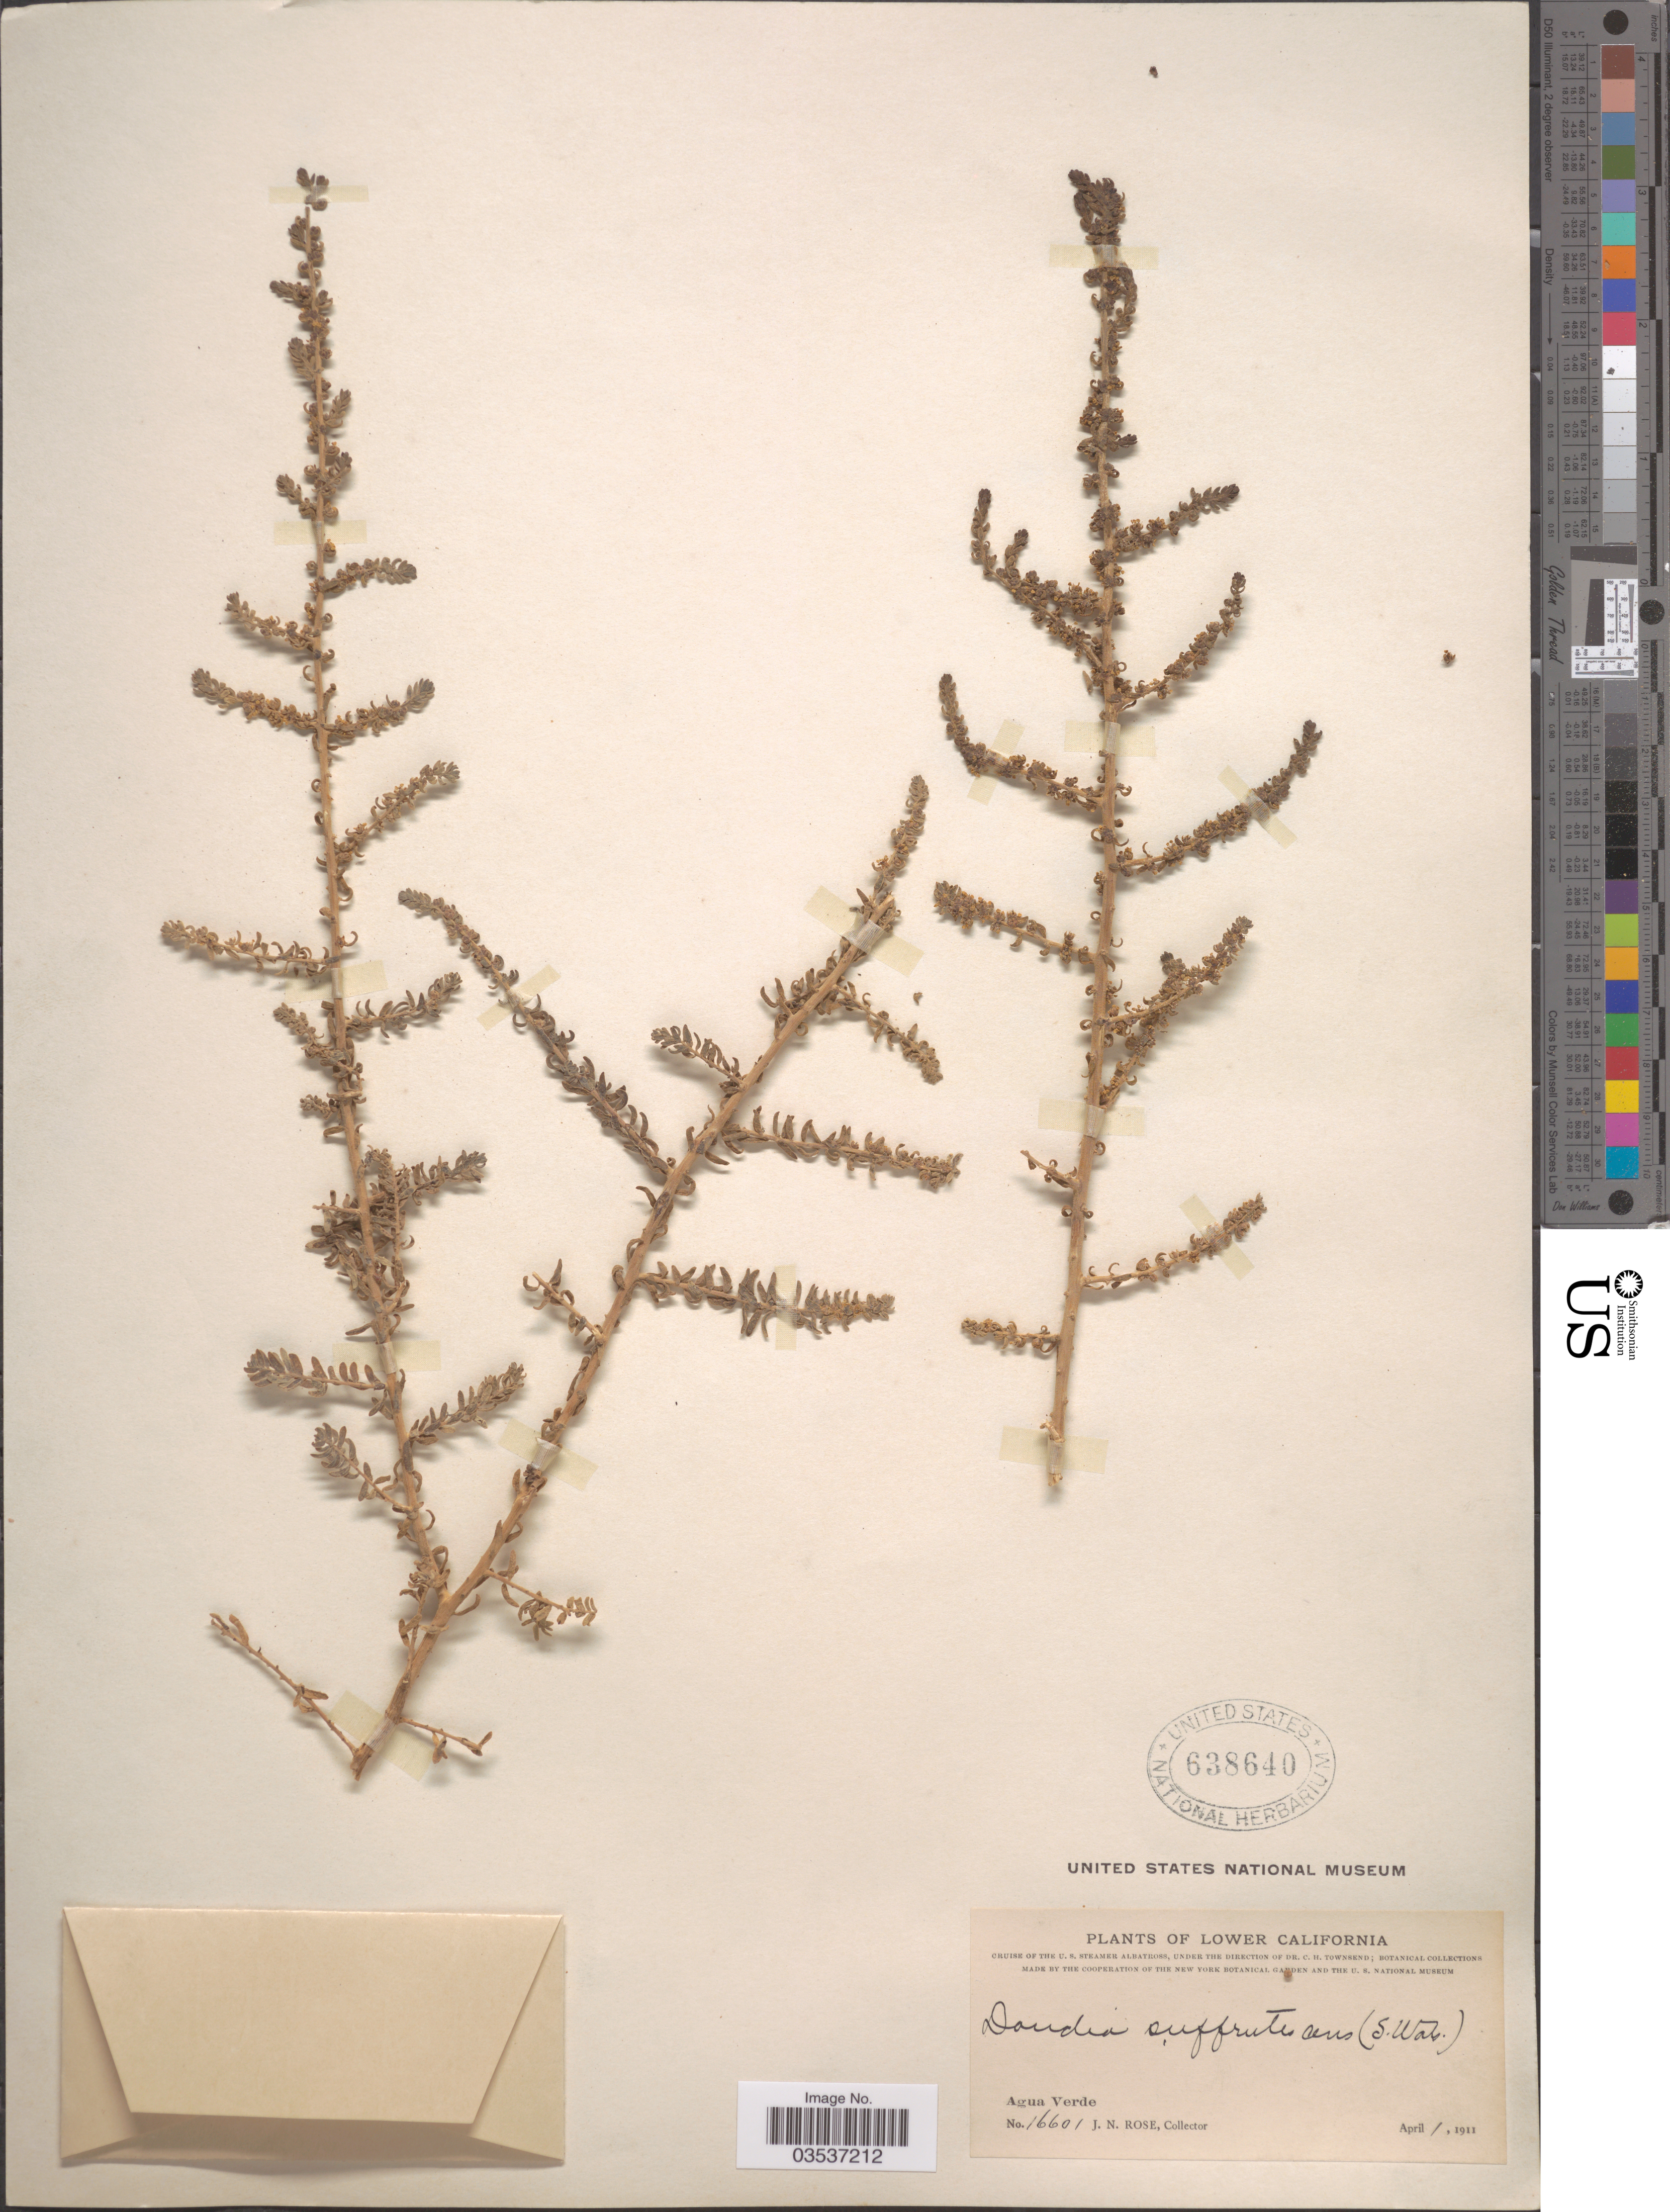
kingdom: Plantae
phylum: Tracheophyta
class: Magnoliopsida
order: Caryophyllales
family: Amaranthaceae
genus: Suaeda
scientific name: Suaeda brevifolia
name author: Phil.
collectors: J. N. Rose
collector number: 16601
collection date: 1911-04-01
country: Mexico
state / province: Baja California Sur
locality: Lower California. Agua Verde.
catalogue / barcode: US 638640